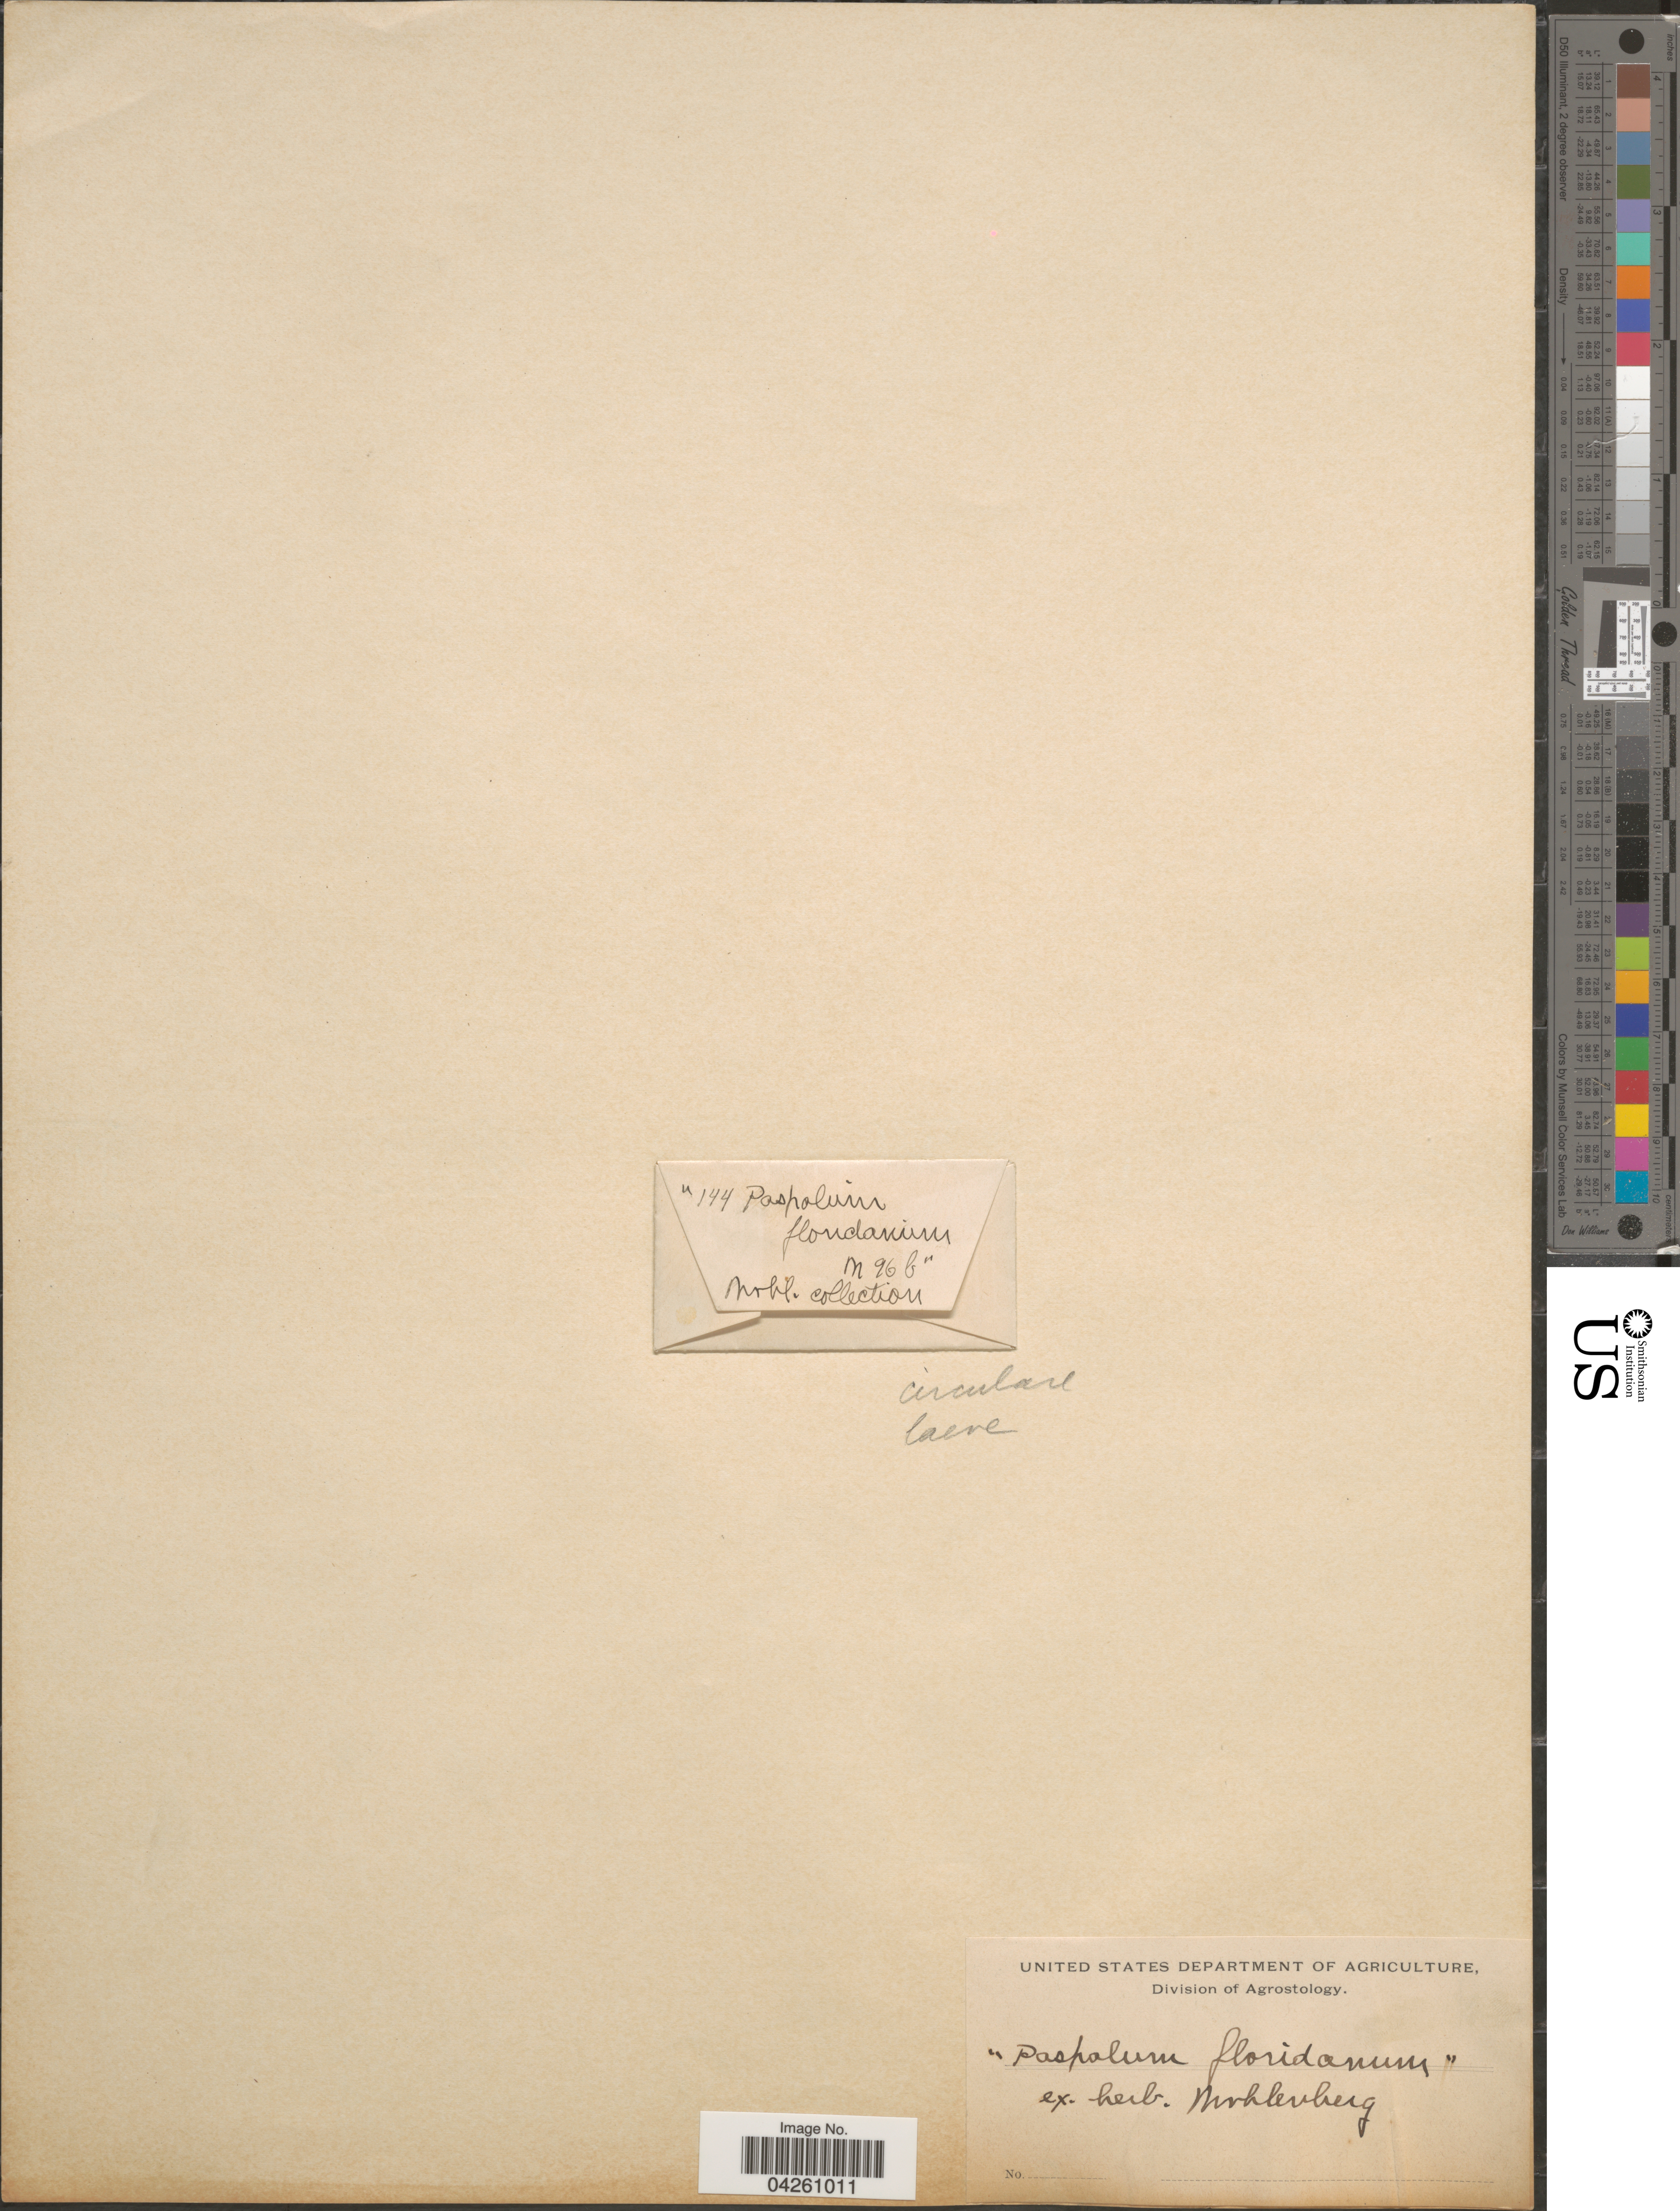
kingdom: Plantae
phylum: Tracheophyta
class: Liliopsida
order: Poales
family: Poaceae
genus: Paspalum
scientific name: Paspalum circulare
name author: Nash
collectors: Ex herb Mohlenberg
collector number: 144